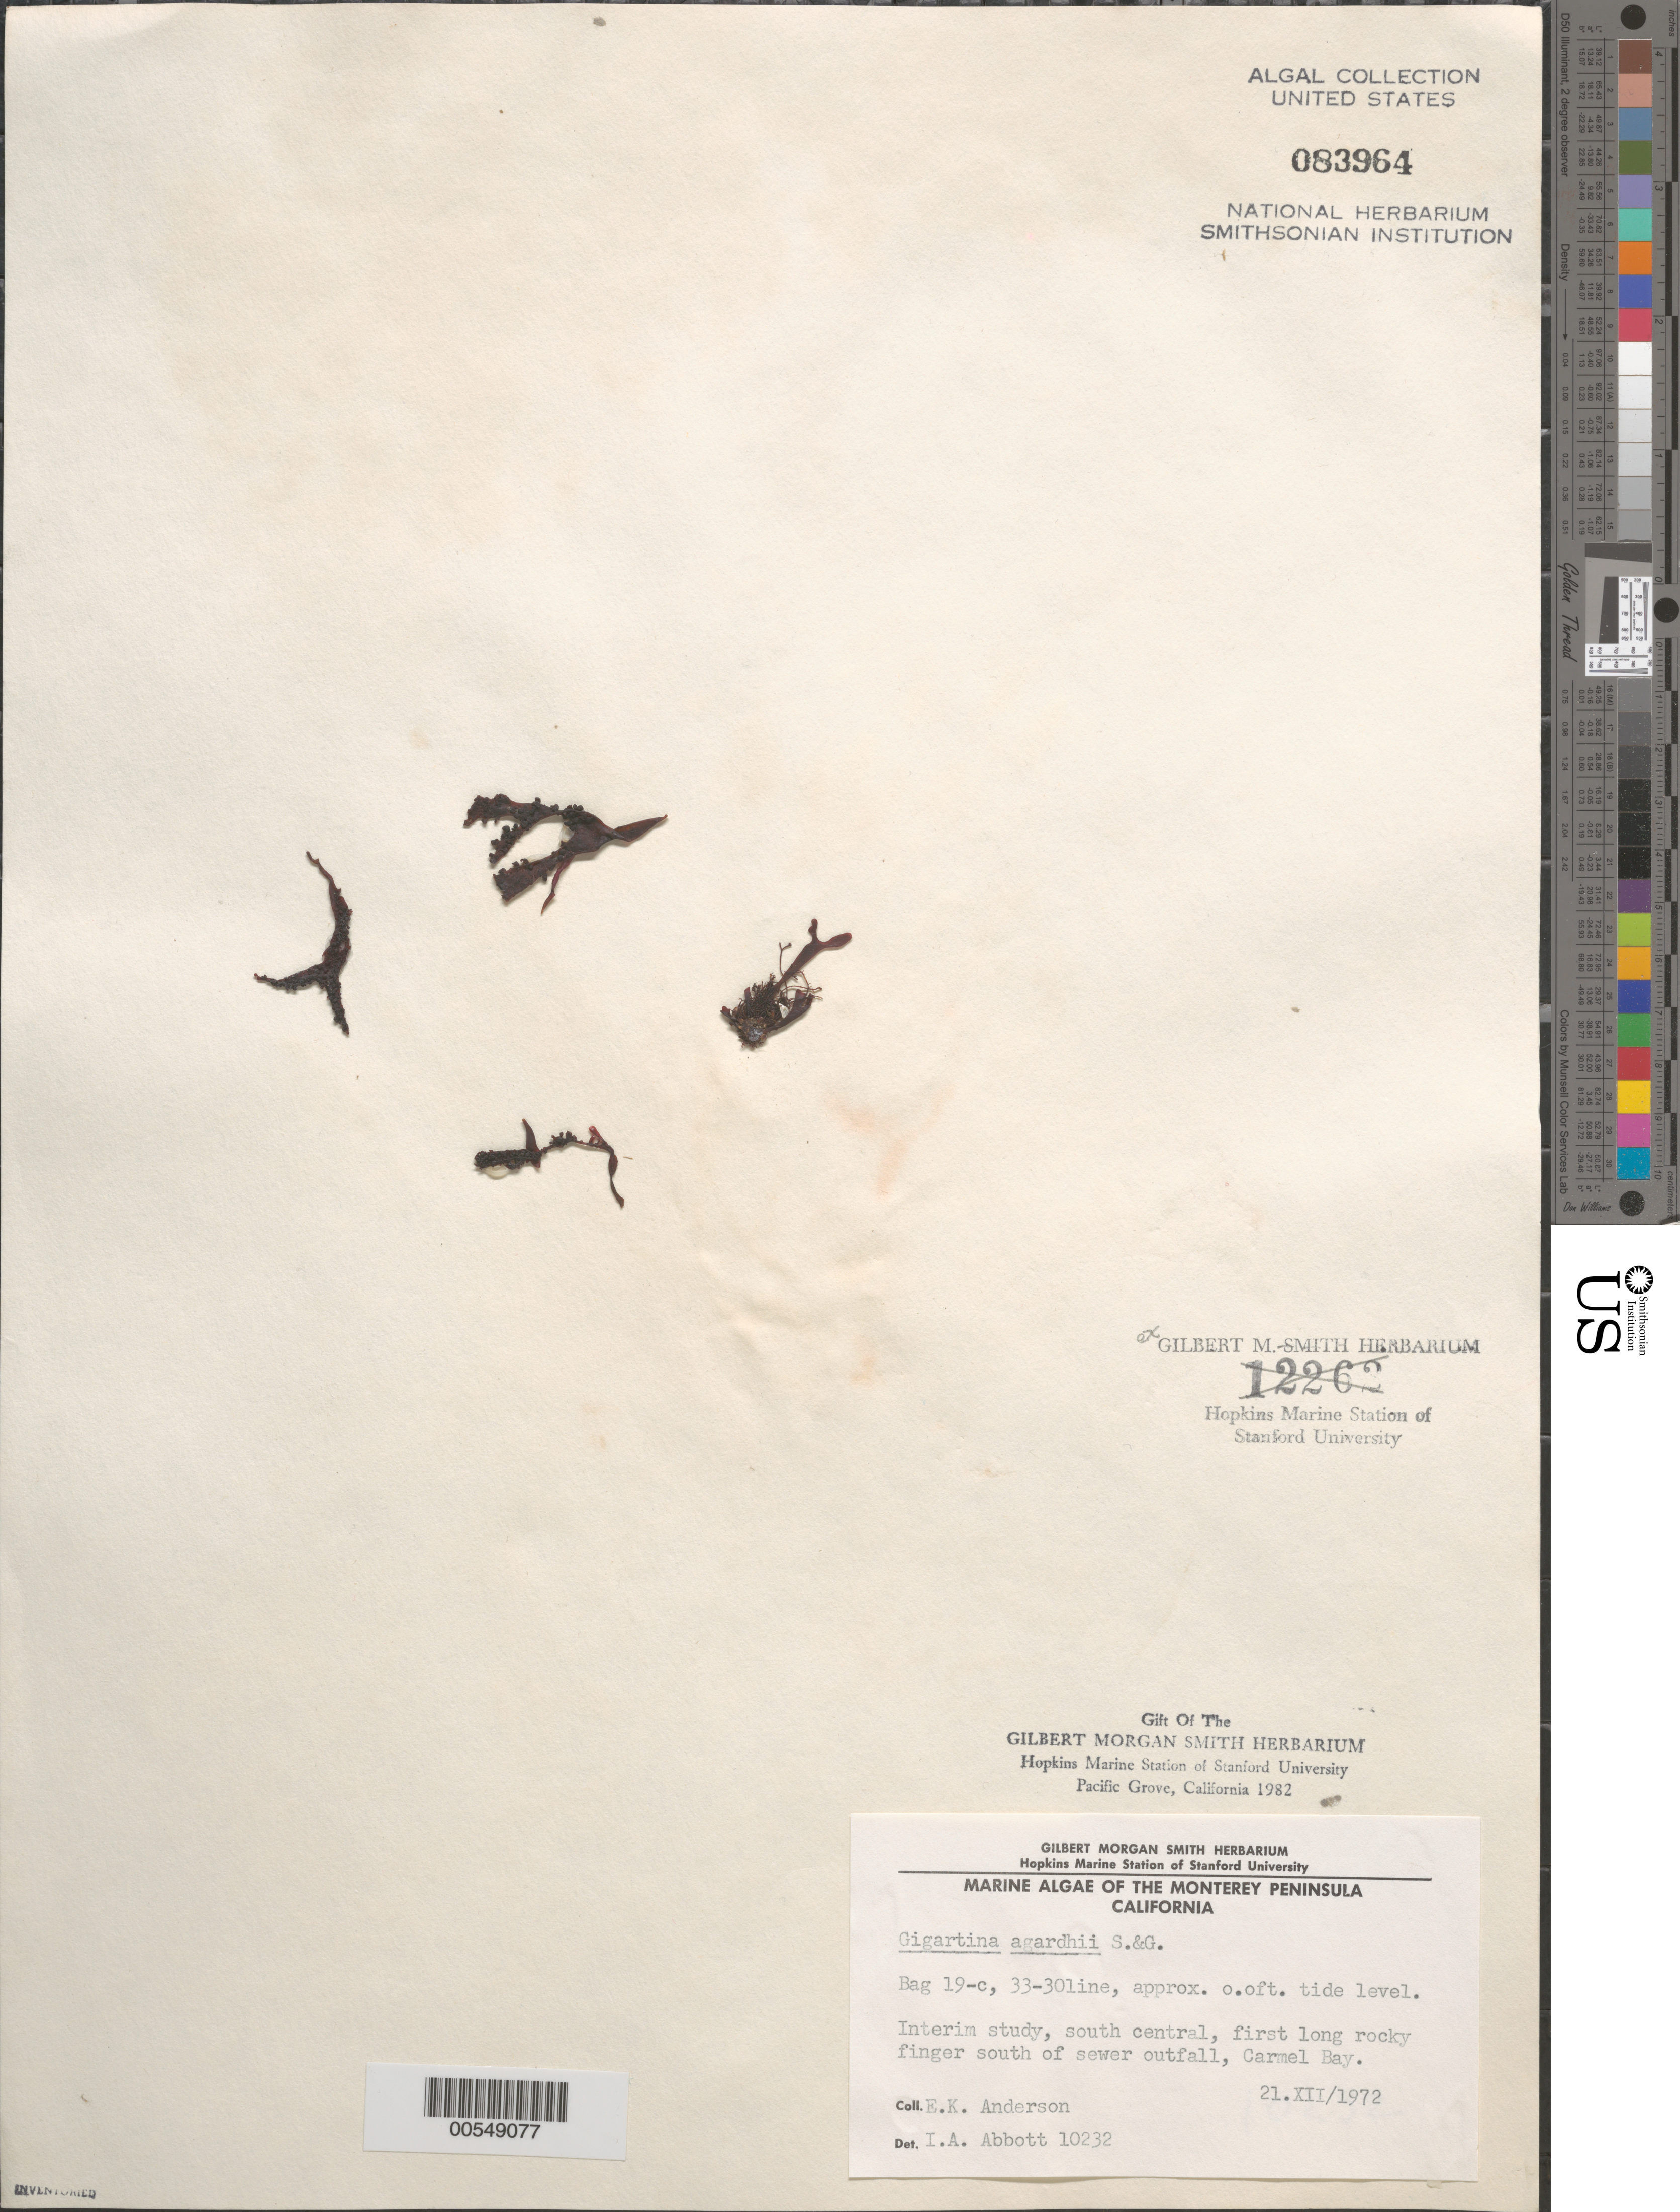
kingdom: Plantae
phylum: Rhodophyta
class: Florideophyceae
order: Gigartinales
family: Phyllophoraceae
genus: Mastocarpus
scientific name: Mastocarpus agardhii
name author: (Setchell & N.L. Gardner) S.C. Lindstrom et al.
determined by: Algae name updating Project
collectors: E. K. Anderson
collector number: IAA 10232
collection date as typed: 21 Dec 1972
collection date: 1972-12-21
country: United States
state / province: California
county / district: Monterey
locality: Carmel Bay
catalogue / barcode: US 83964